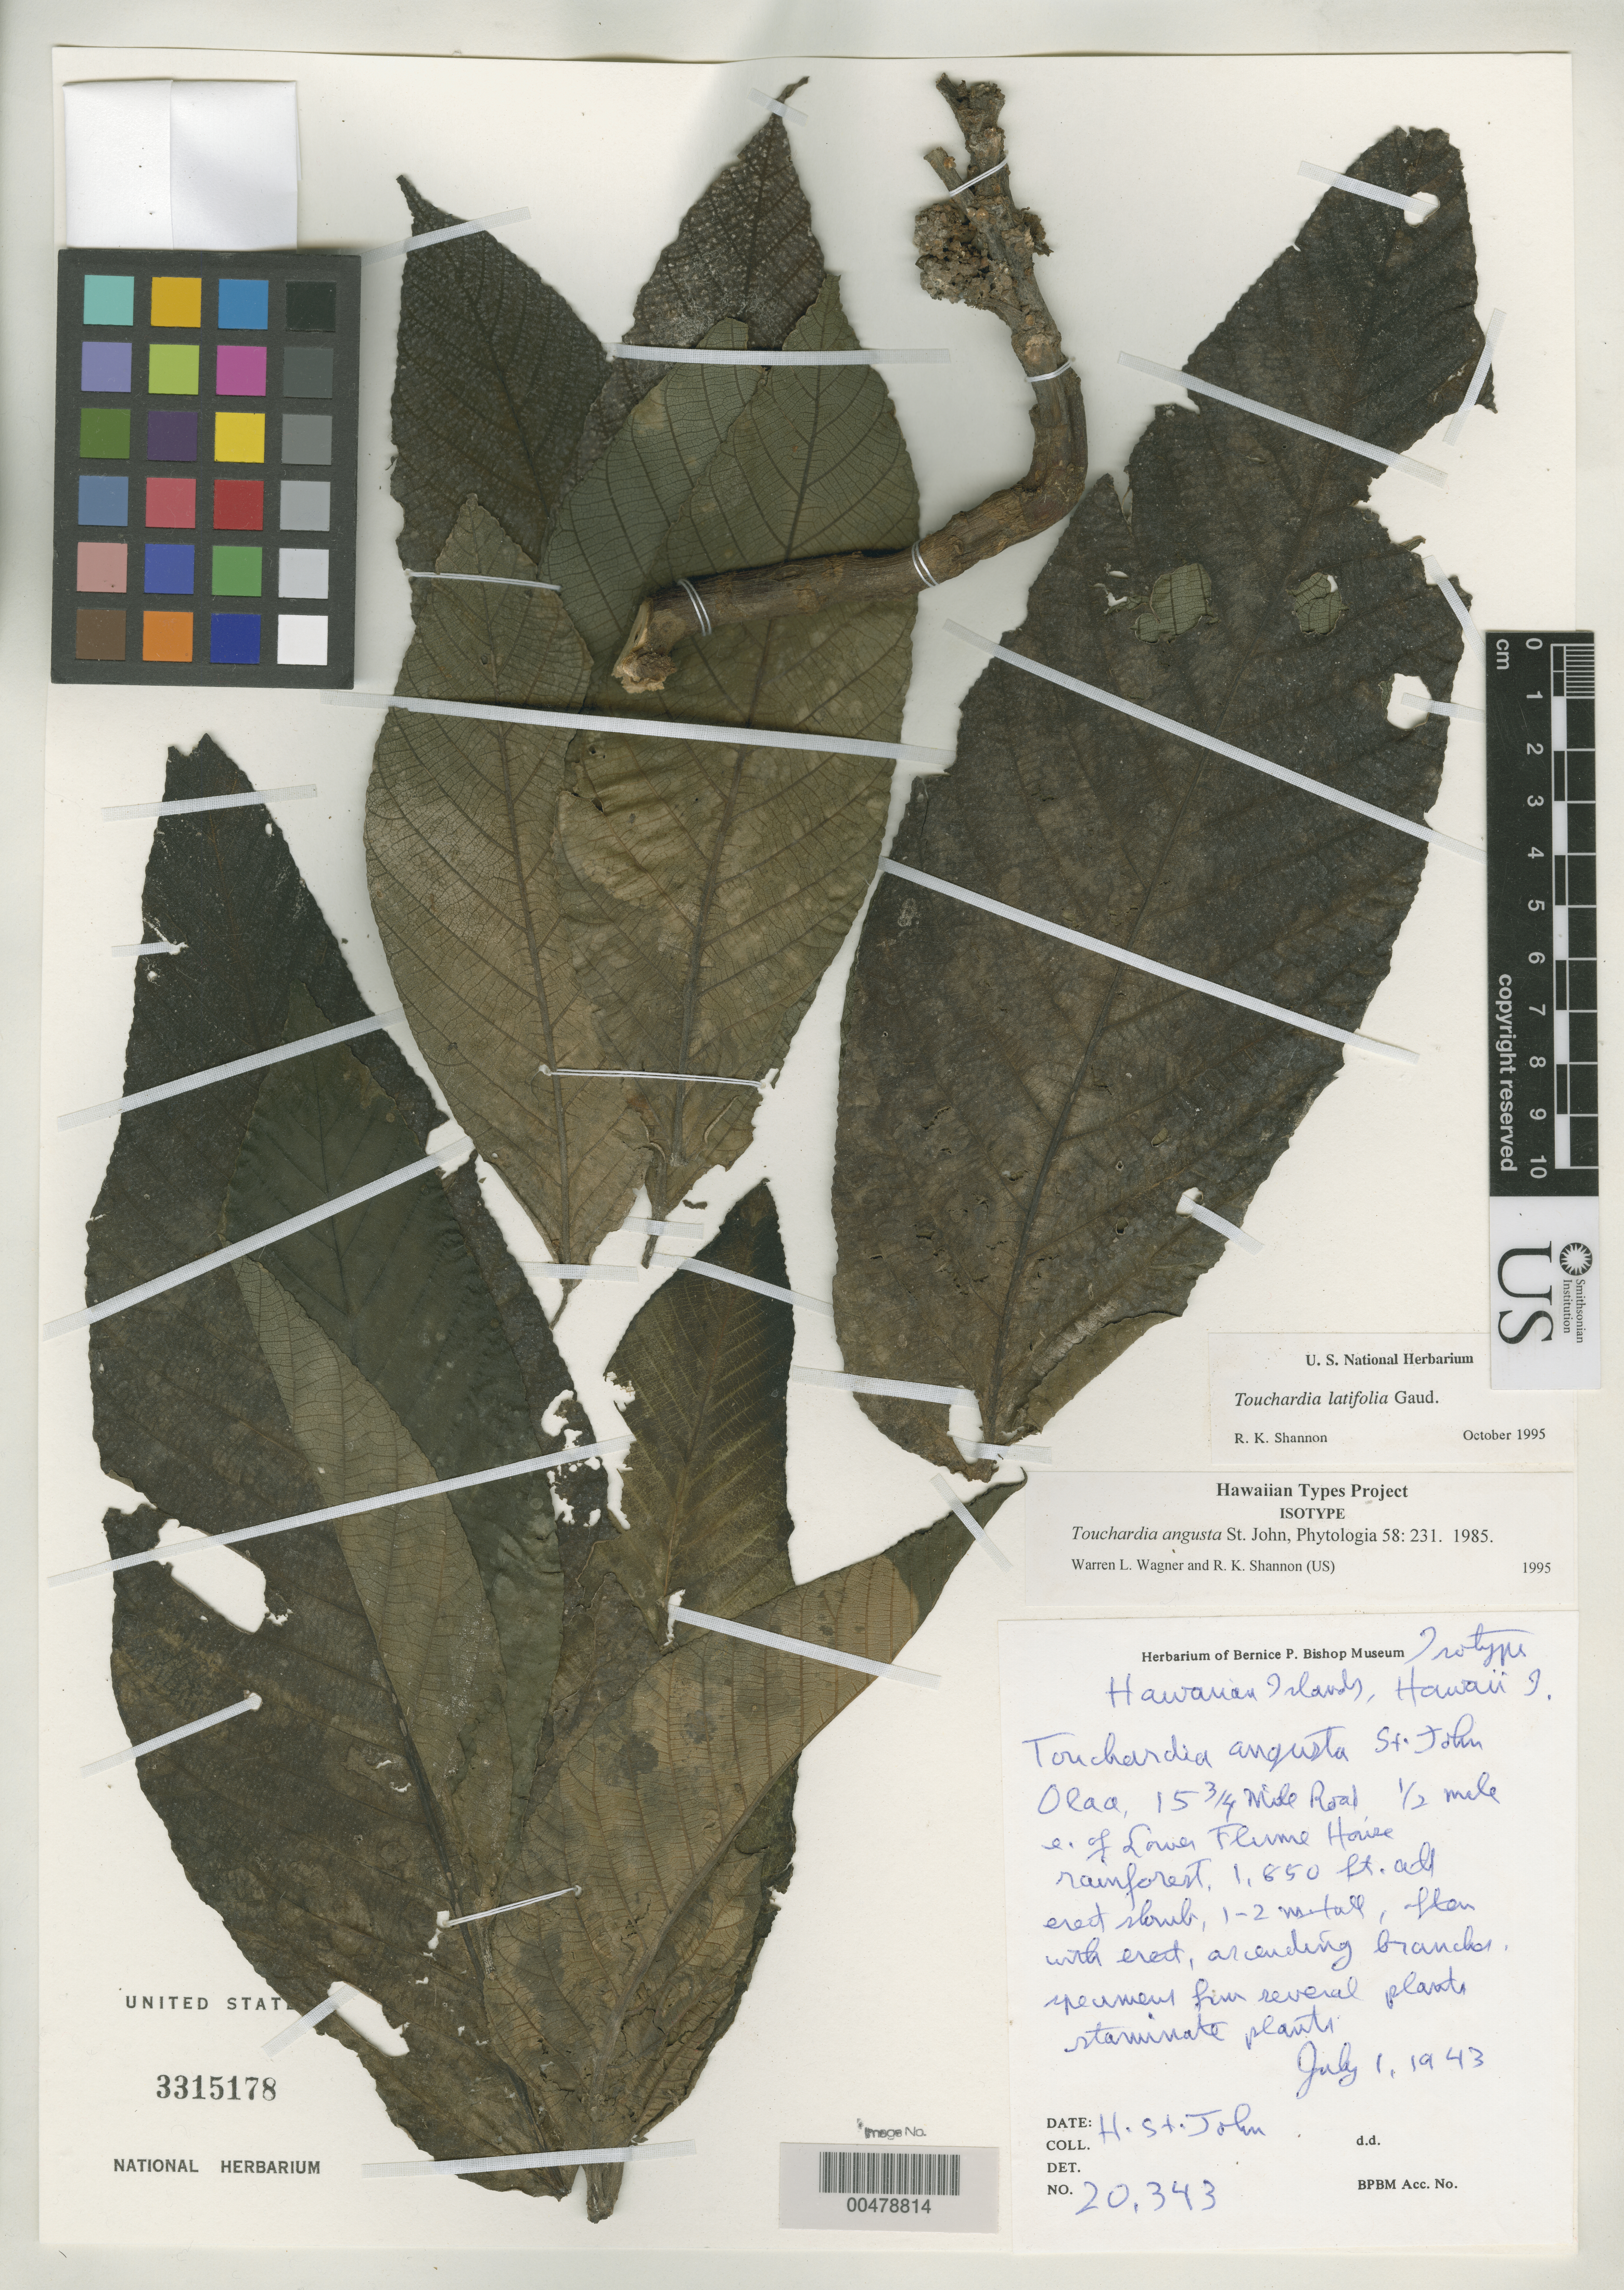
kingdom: Plantae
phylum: Tracheophyta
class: Magnoliopsida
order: Rosales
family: Urticaceae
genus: Touchardia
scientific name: Touchardia angusta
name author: H. St. John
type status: Isotype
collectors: H. St. John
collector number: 20343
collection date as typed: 01 Jul 1943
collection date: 1943-07-01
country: United States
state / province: Hawaii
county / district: Hawaii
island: Hawaii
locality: Olaa, 15 3/4 mi road, 1/2 mi E of lower flume house.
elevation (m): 564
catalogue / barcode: US 3315178